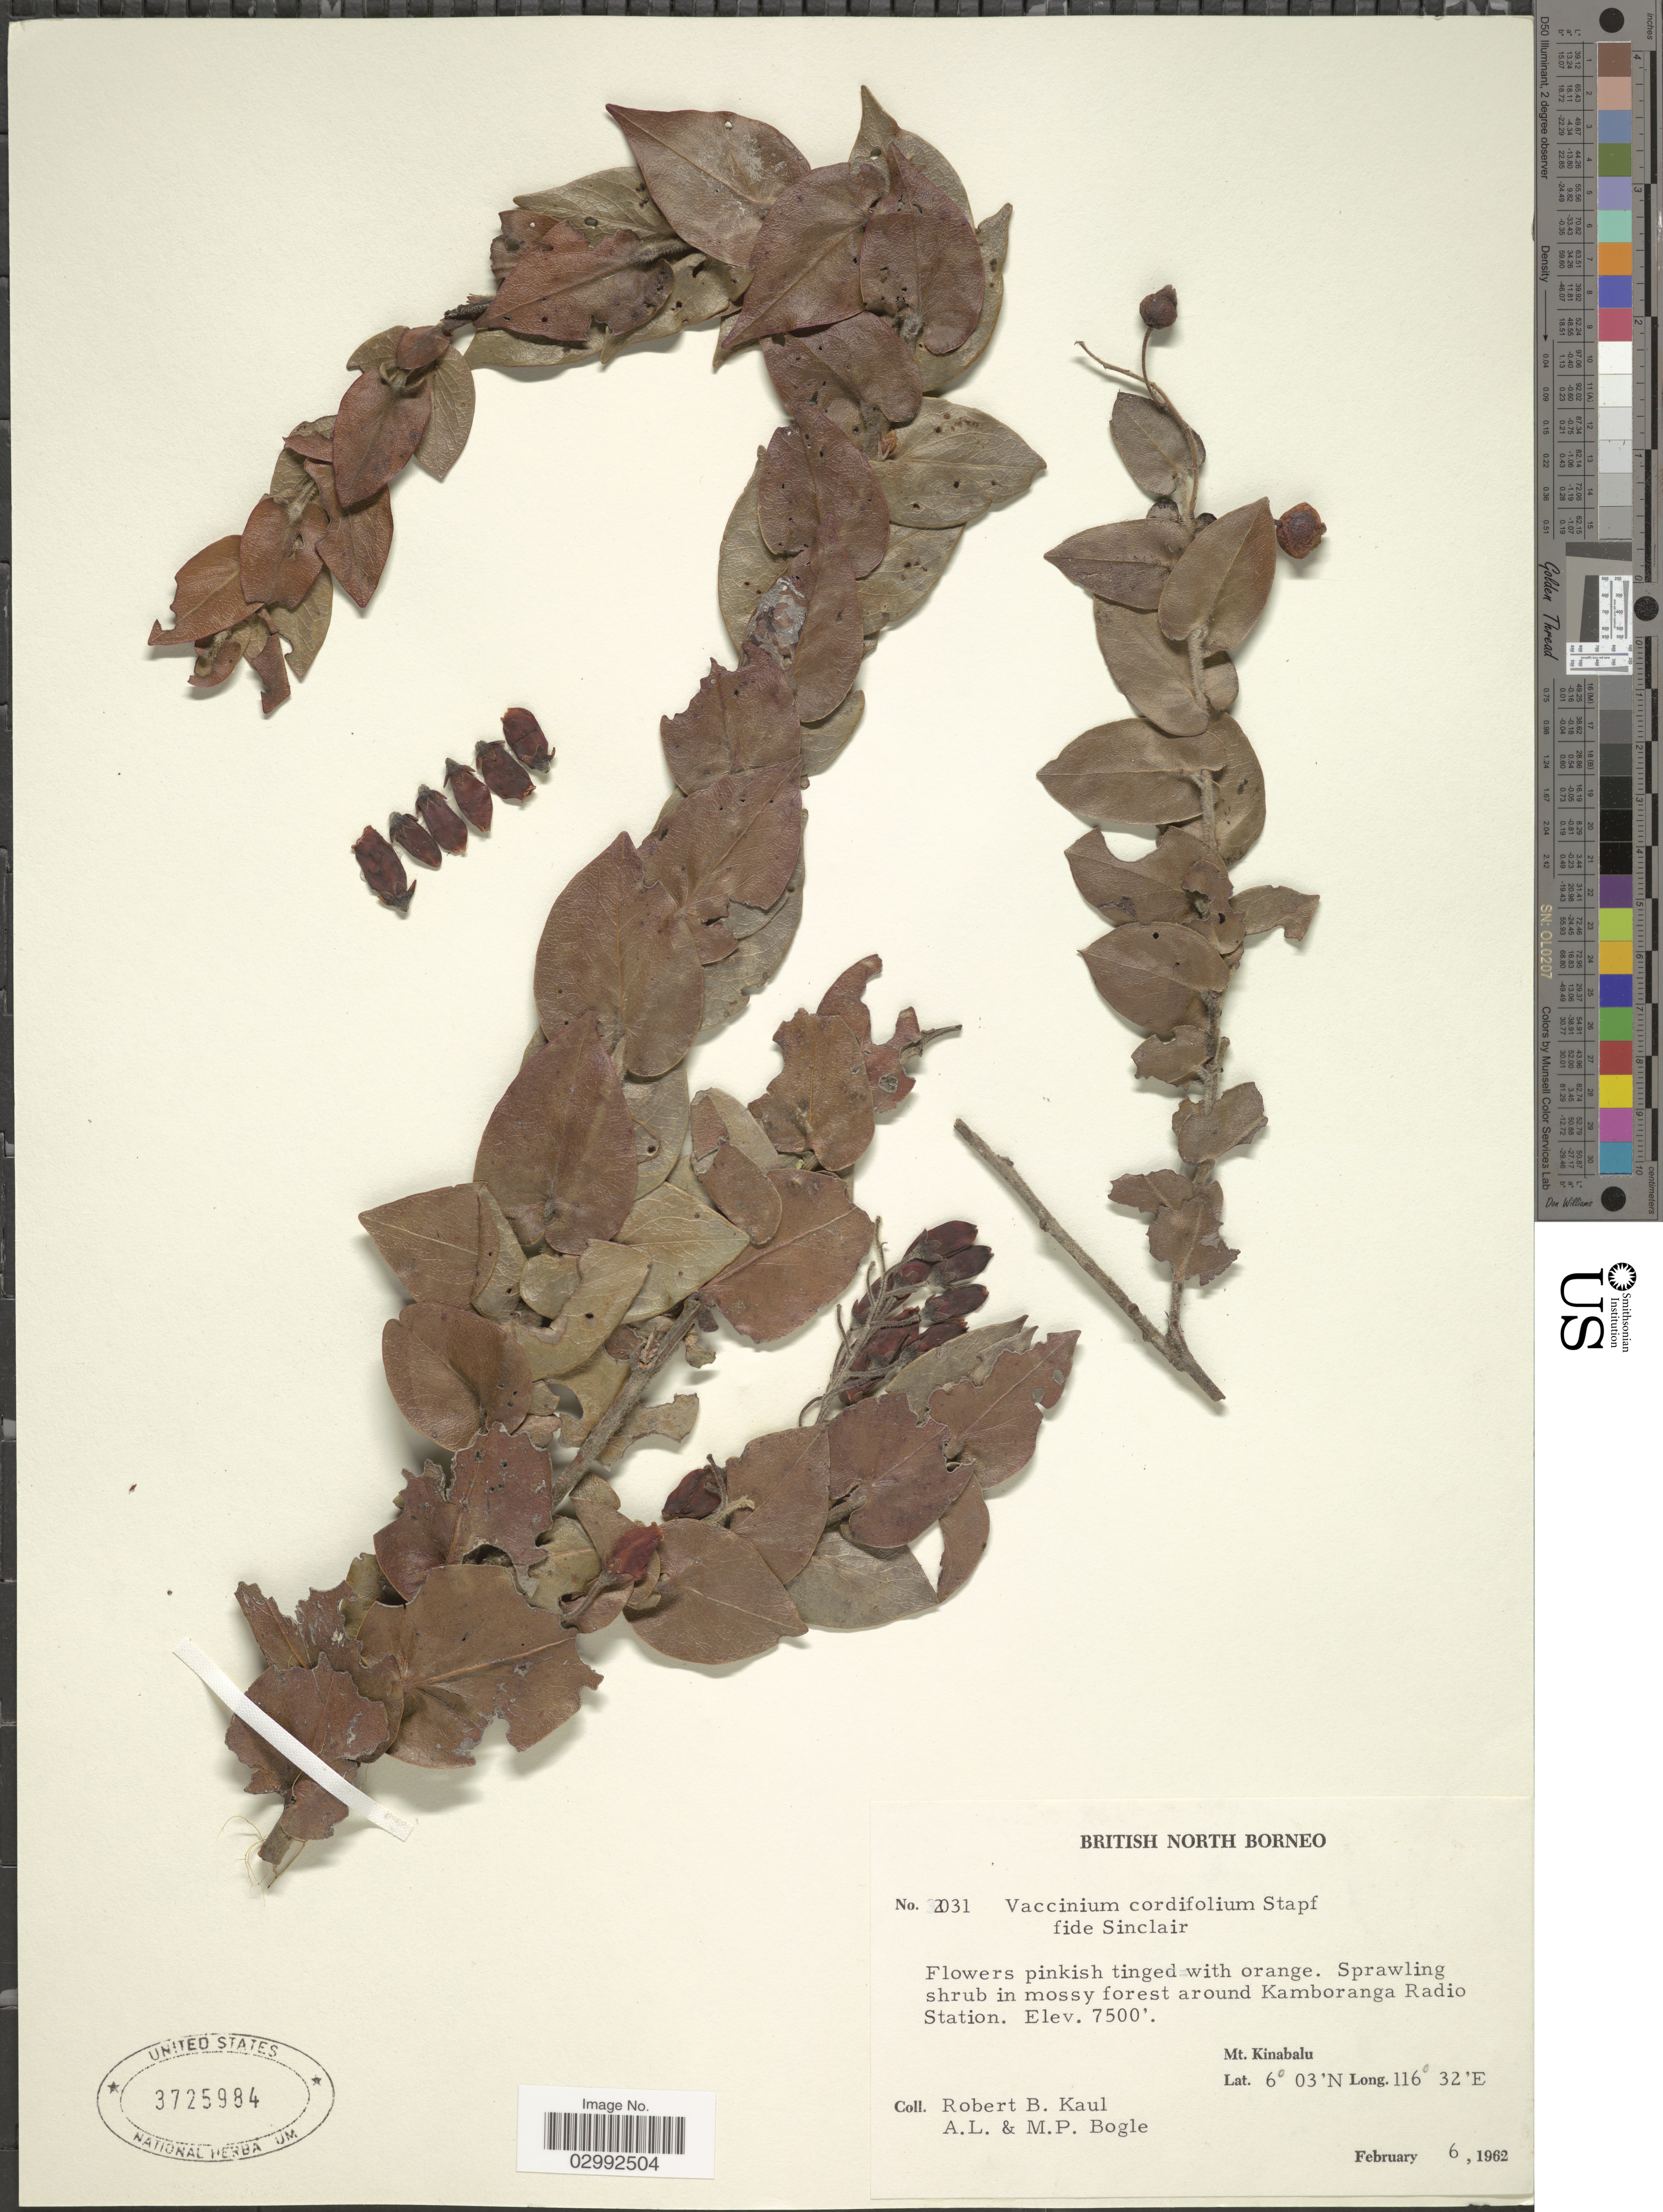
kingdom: Plantae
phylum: Tracheophyta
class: Magnoliopsida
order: Ericales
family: Ericaceae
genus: Vaccinium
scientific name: Vaccinium cordifolium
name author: (M. Martens & Galeotti) Hemsl.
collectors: R. Kaul, Bogle, A.L. & M. Bogle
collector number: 32031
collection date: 1962-02-06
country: Malaysia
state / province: Sabah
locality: British North Borneo, Sprawling shrub in mossy forest around Kamboranga Radio Station, Mt. Kinabalu.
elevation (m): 2286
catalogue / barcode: US 3725984